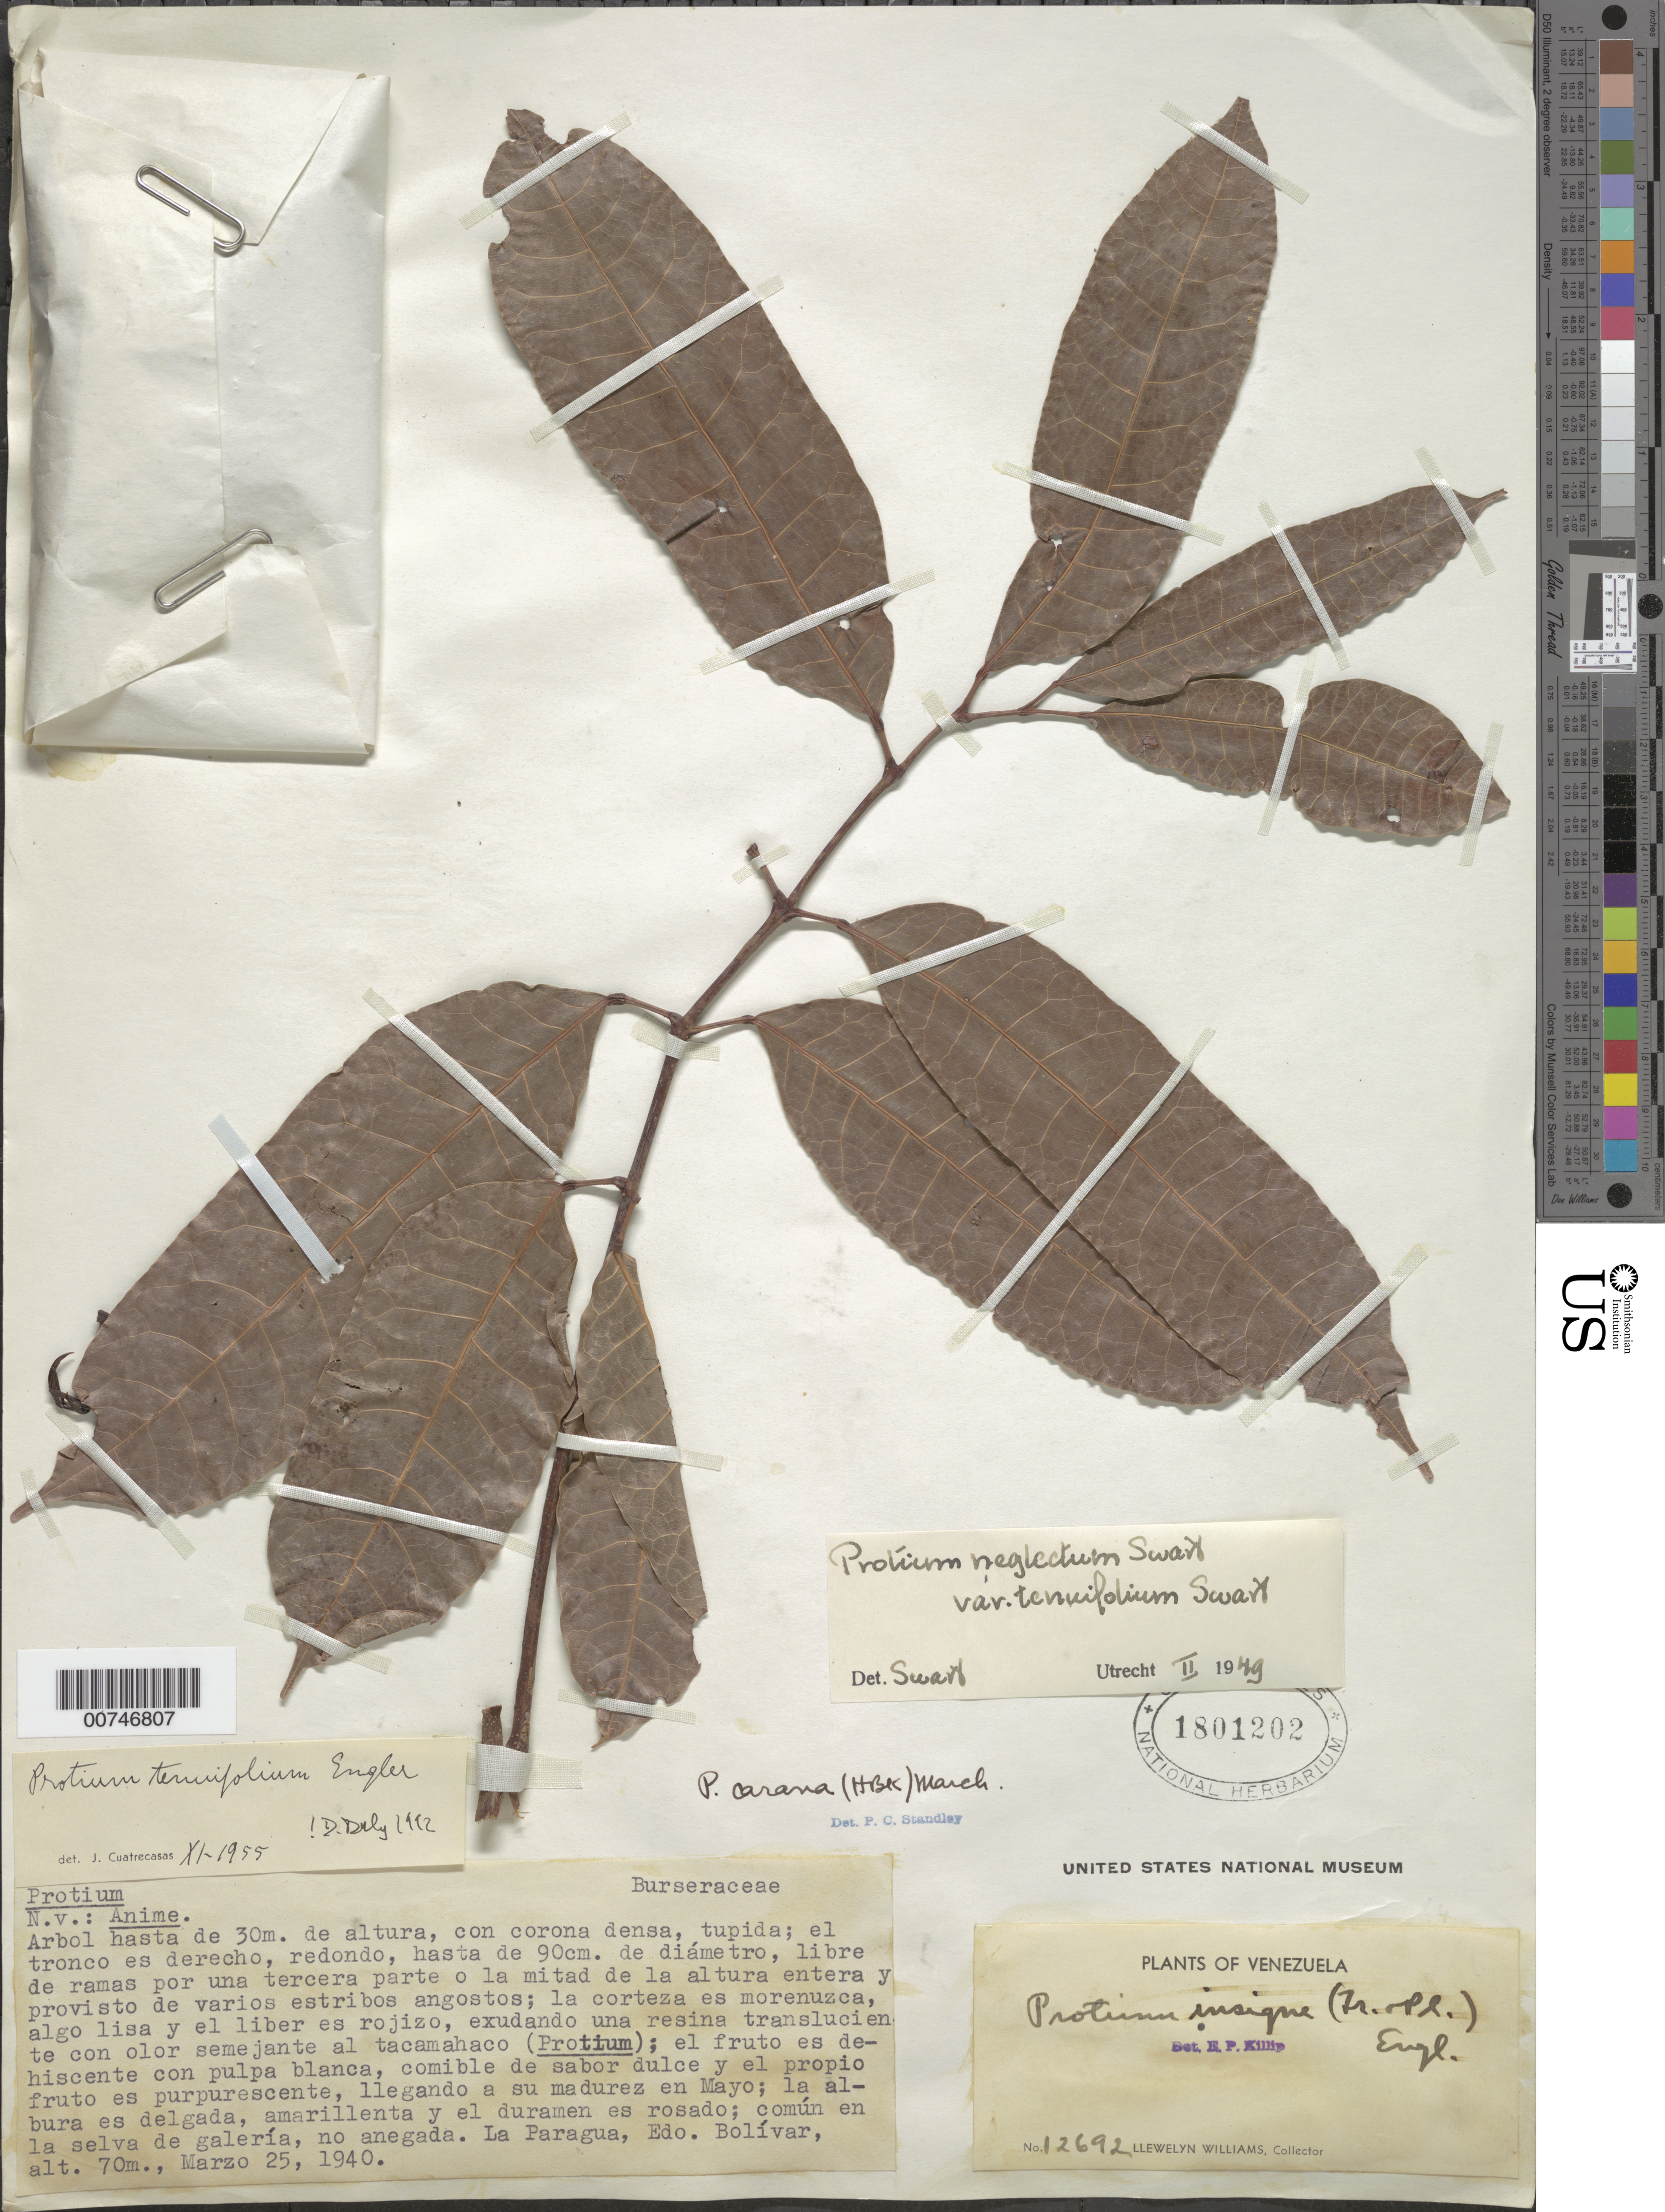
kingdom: Plantae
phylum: Tracheophyta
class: Magnoliopsida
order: Sapindales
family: Burseraceae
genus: Protium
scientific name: Protium tenuifolium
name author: (Engl.) Engl.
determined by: Daly, D. C.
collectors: Ll. Williams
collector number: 12692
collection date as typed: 25-Mar-40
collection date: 1940-03-25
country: Venezuela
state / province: Bolívar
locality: La Paragua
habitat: Selva de galeriá, no anegada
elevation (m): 70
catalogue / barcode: US 1801202